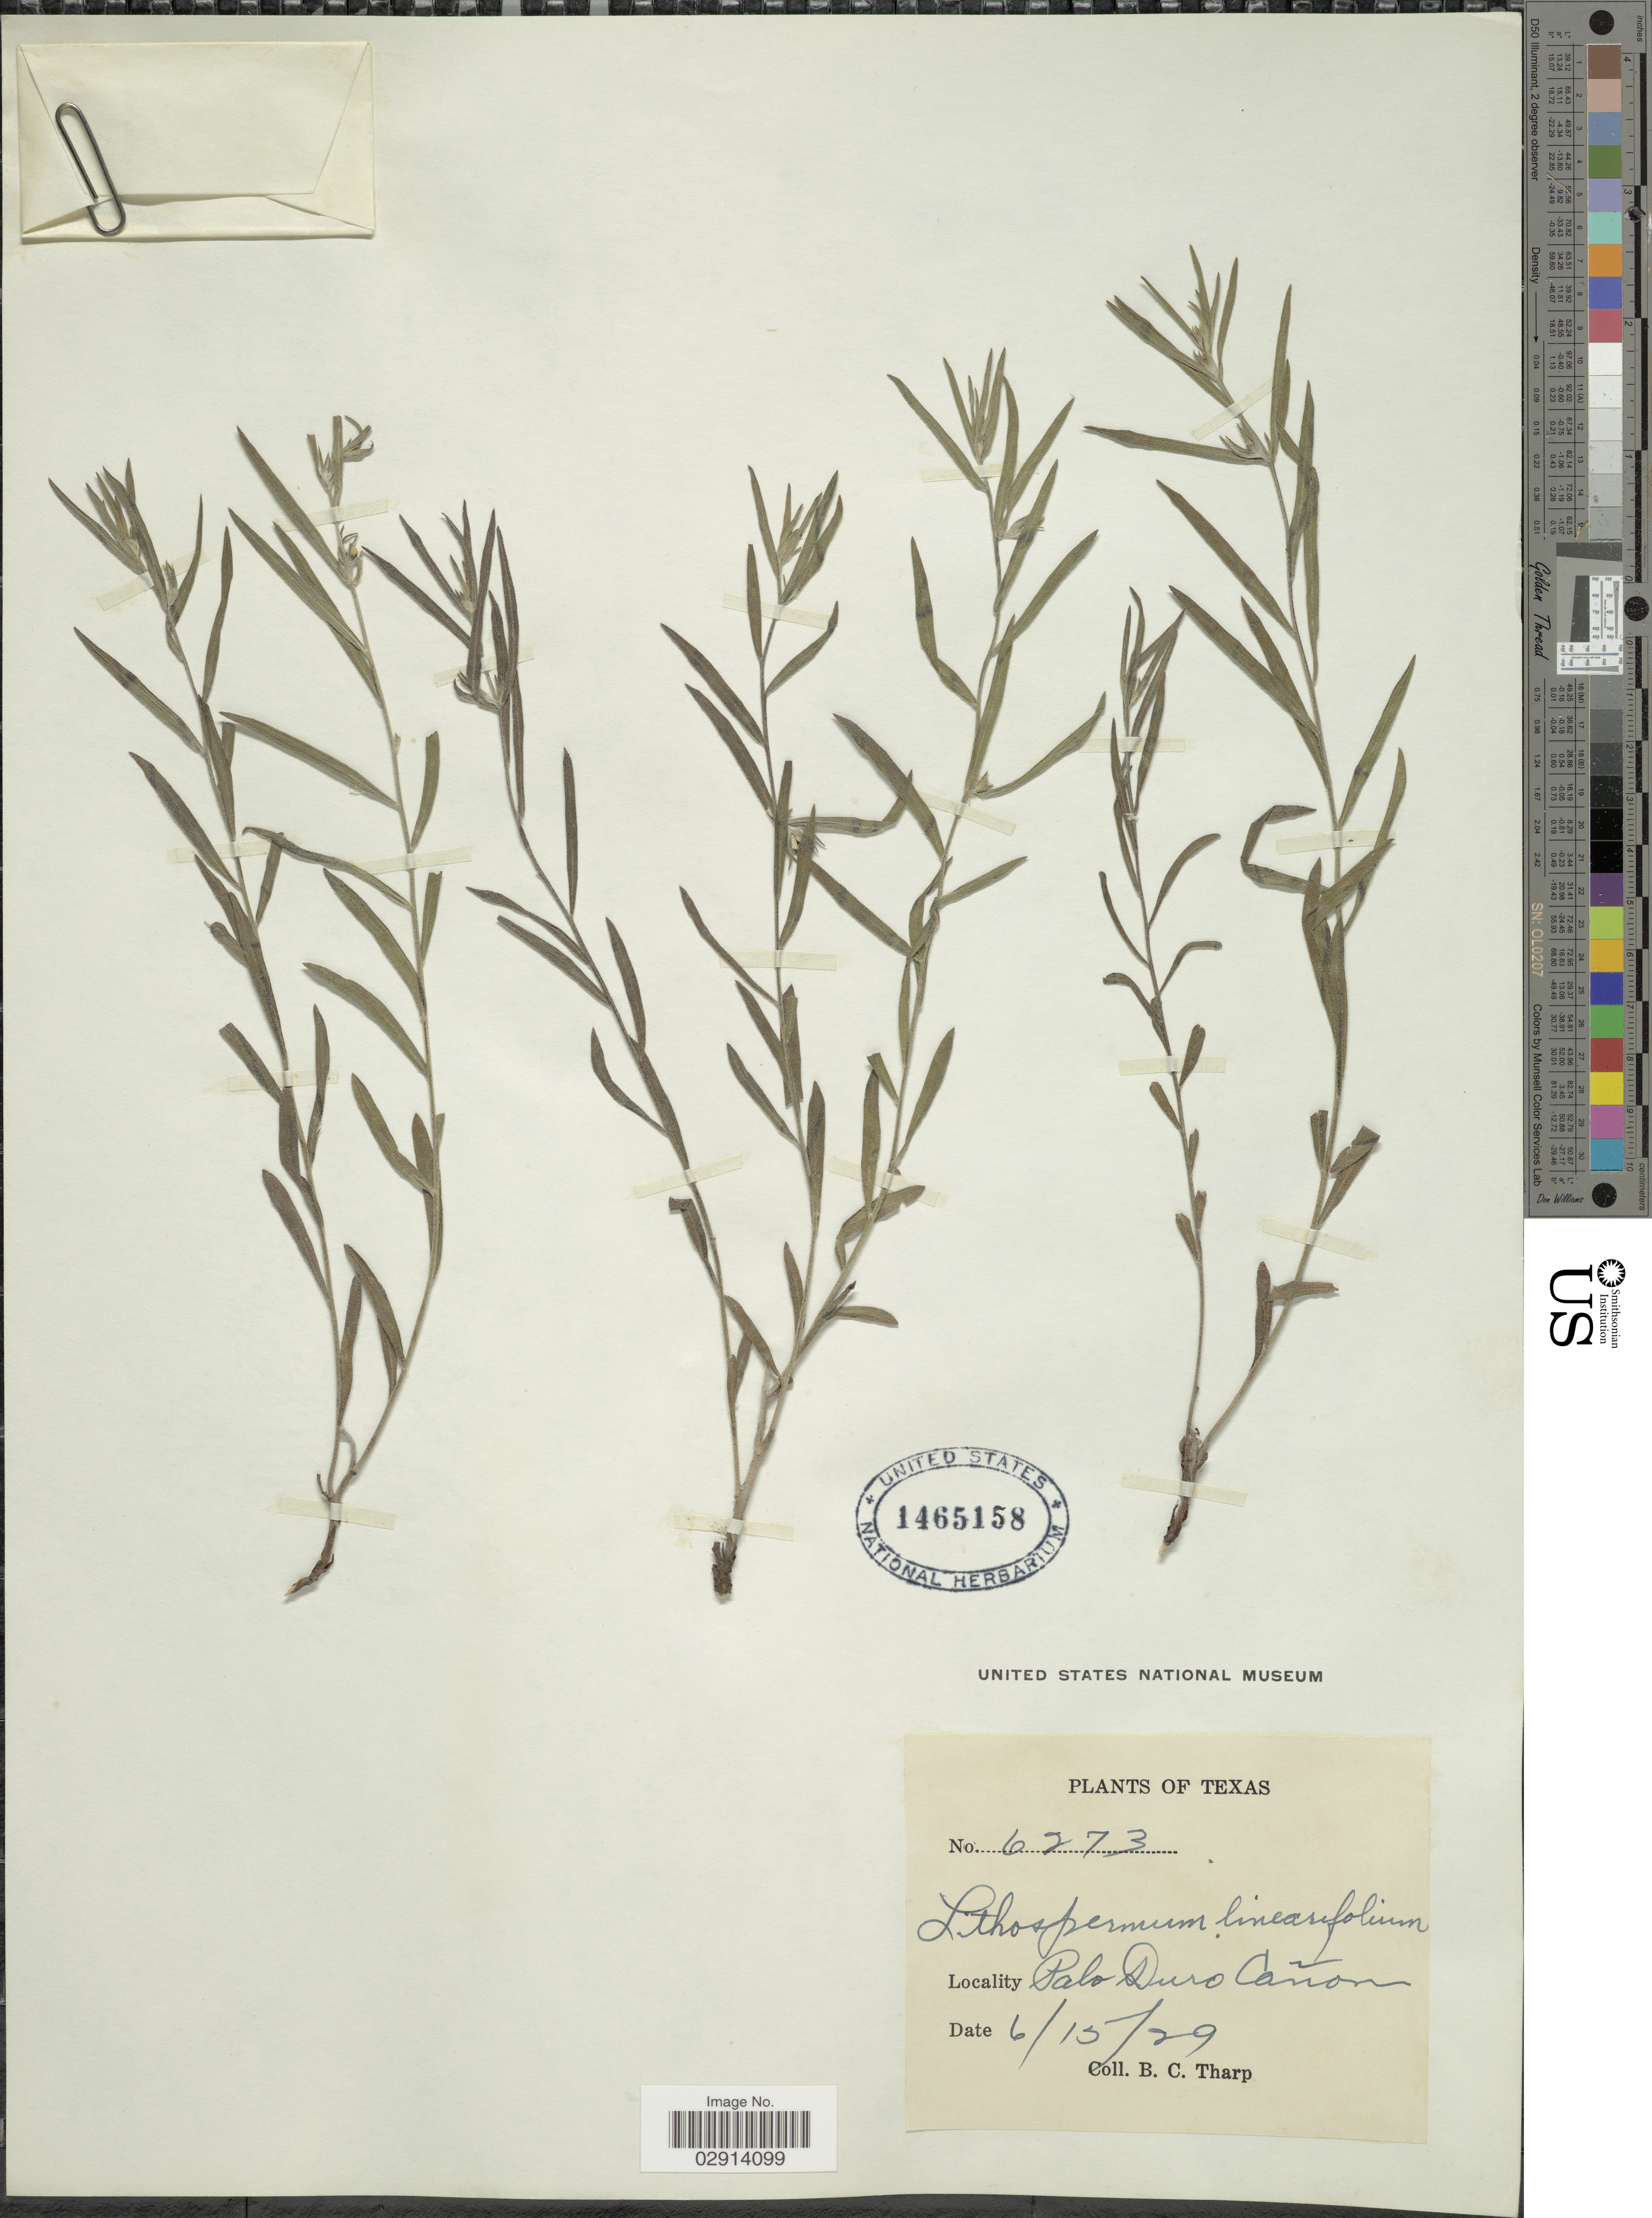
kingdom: Plantae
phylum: Tracheophyta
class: Magnoliopsida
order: Boraginales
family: Boraginaceae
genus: Lithospermum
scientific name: Lithospermum incisum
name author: Lehm.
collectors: B. C. Tharp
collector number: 6273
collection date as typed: Transcribed d/m/y: 15/6/29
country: United States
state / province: Texas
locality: Palo Duro Cañon.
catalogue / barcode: US 1465158